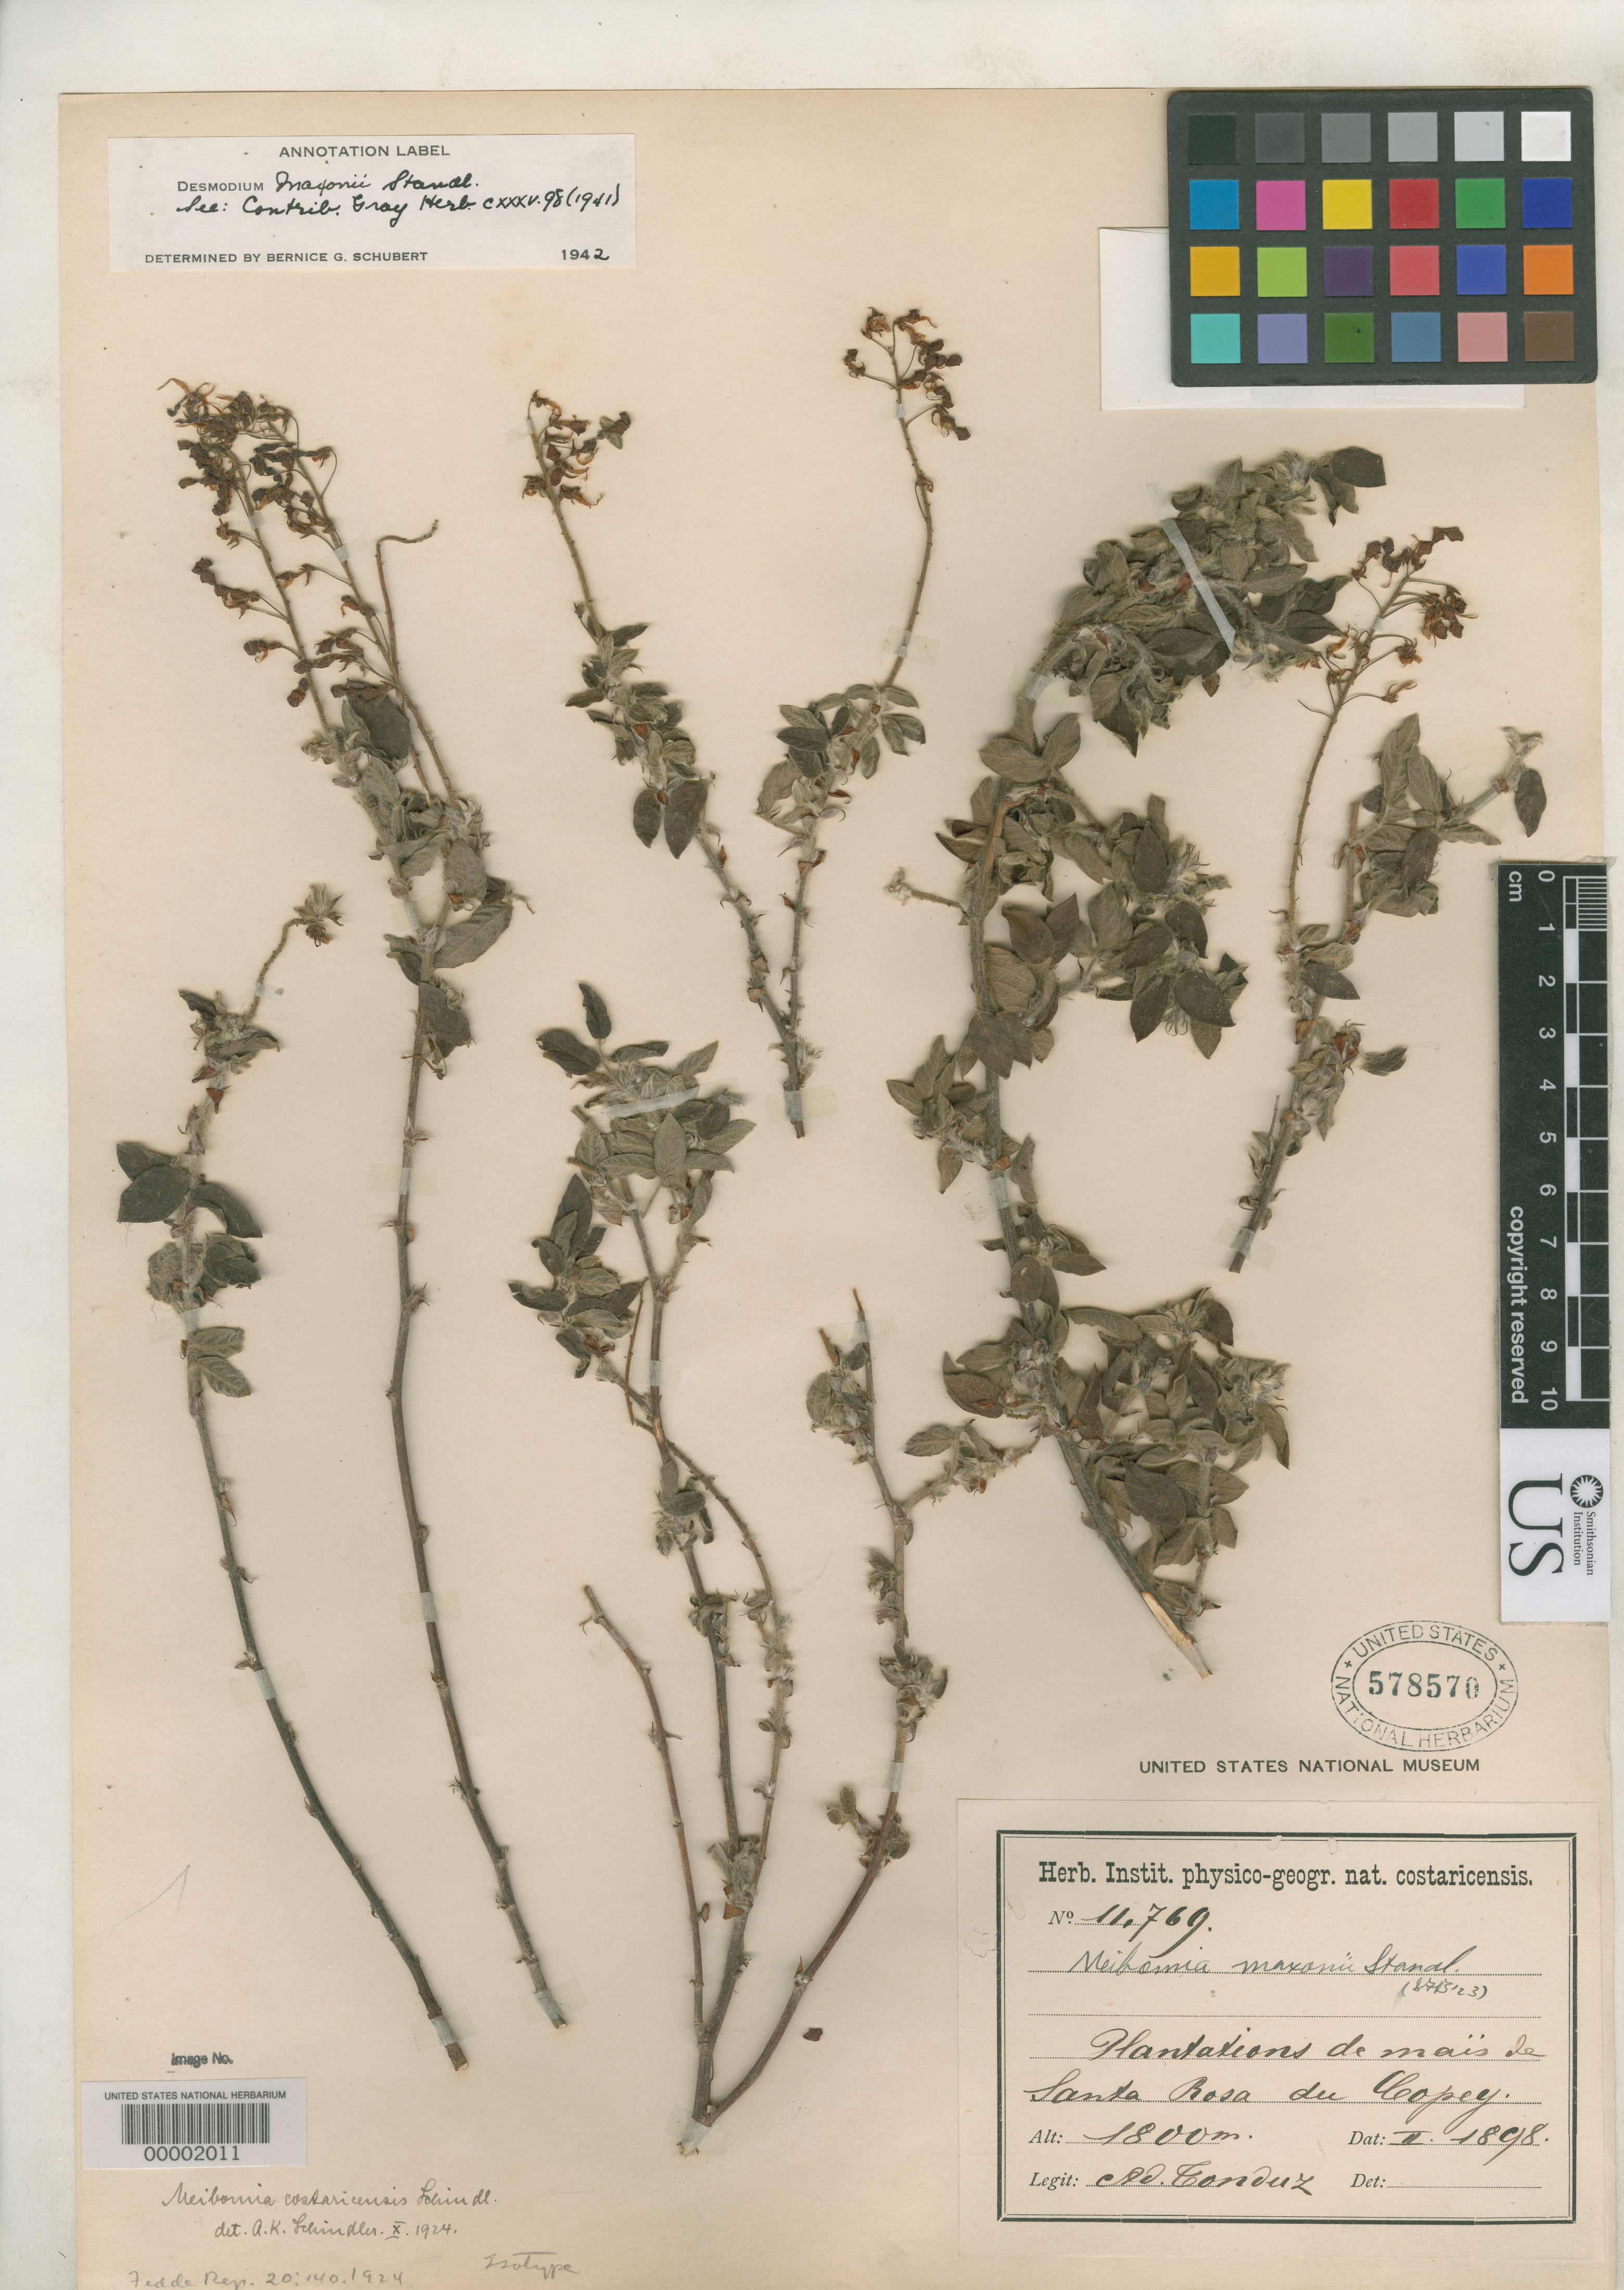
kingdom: Plantae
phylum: Tracheophyta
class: Magnoliopsida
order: Fabales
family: Fabaceae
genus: Meibomia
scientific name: Meibomia costaricensis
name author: Schindl.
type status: Isotype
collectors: A. Tonduz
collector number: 11769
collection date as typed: Feb 1898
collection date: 1898-02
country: Costa Rica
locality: Santa Rosa de Copey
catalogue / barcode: US 578570